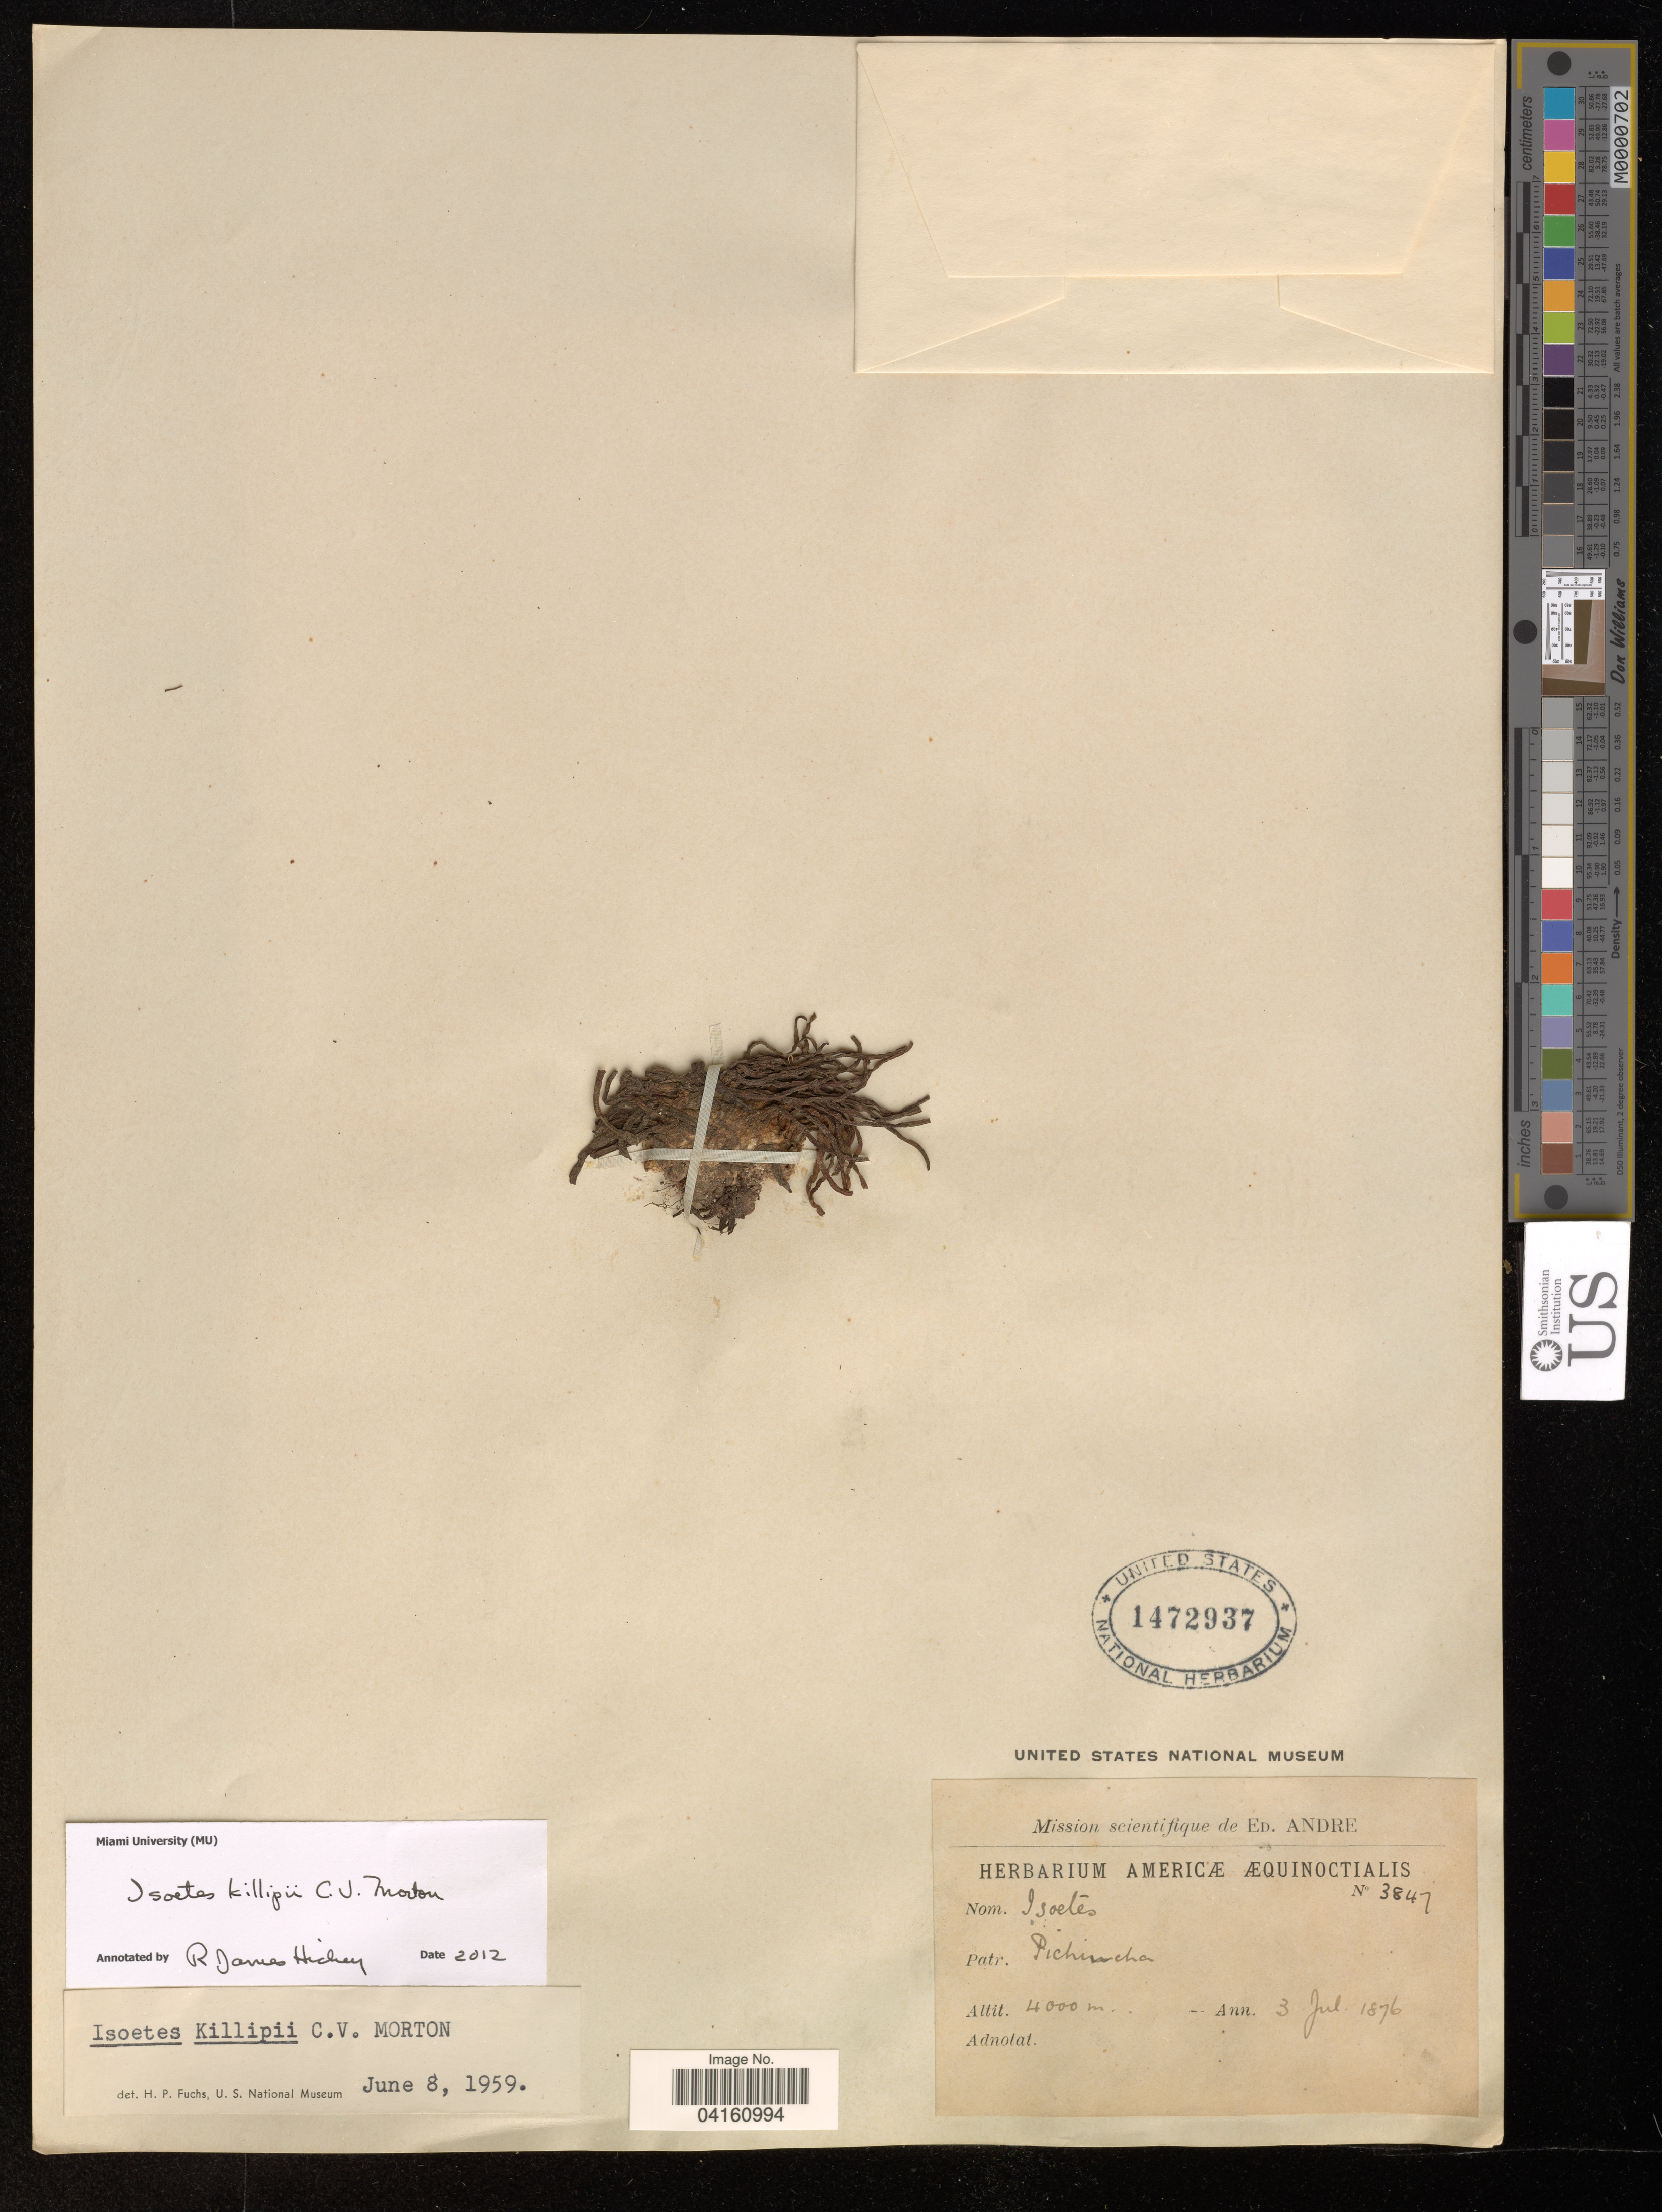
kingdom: Plantae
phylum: Tracheophyta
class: Lycopodiopsida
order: Isoetales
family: Isoetaceae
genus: Isoetes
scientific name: Isoetes killipii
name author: C.V. Morton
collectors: E. Andre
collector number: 3847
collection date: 1876-07-03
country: Ecuador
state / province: Pichincha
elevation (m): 4000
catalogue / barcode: US 1472937